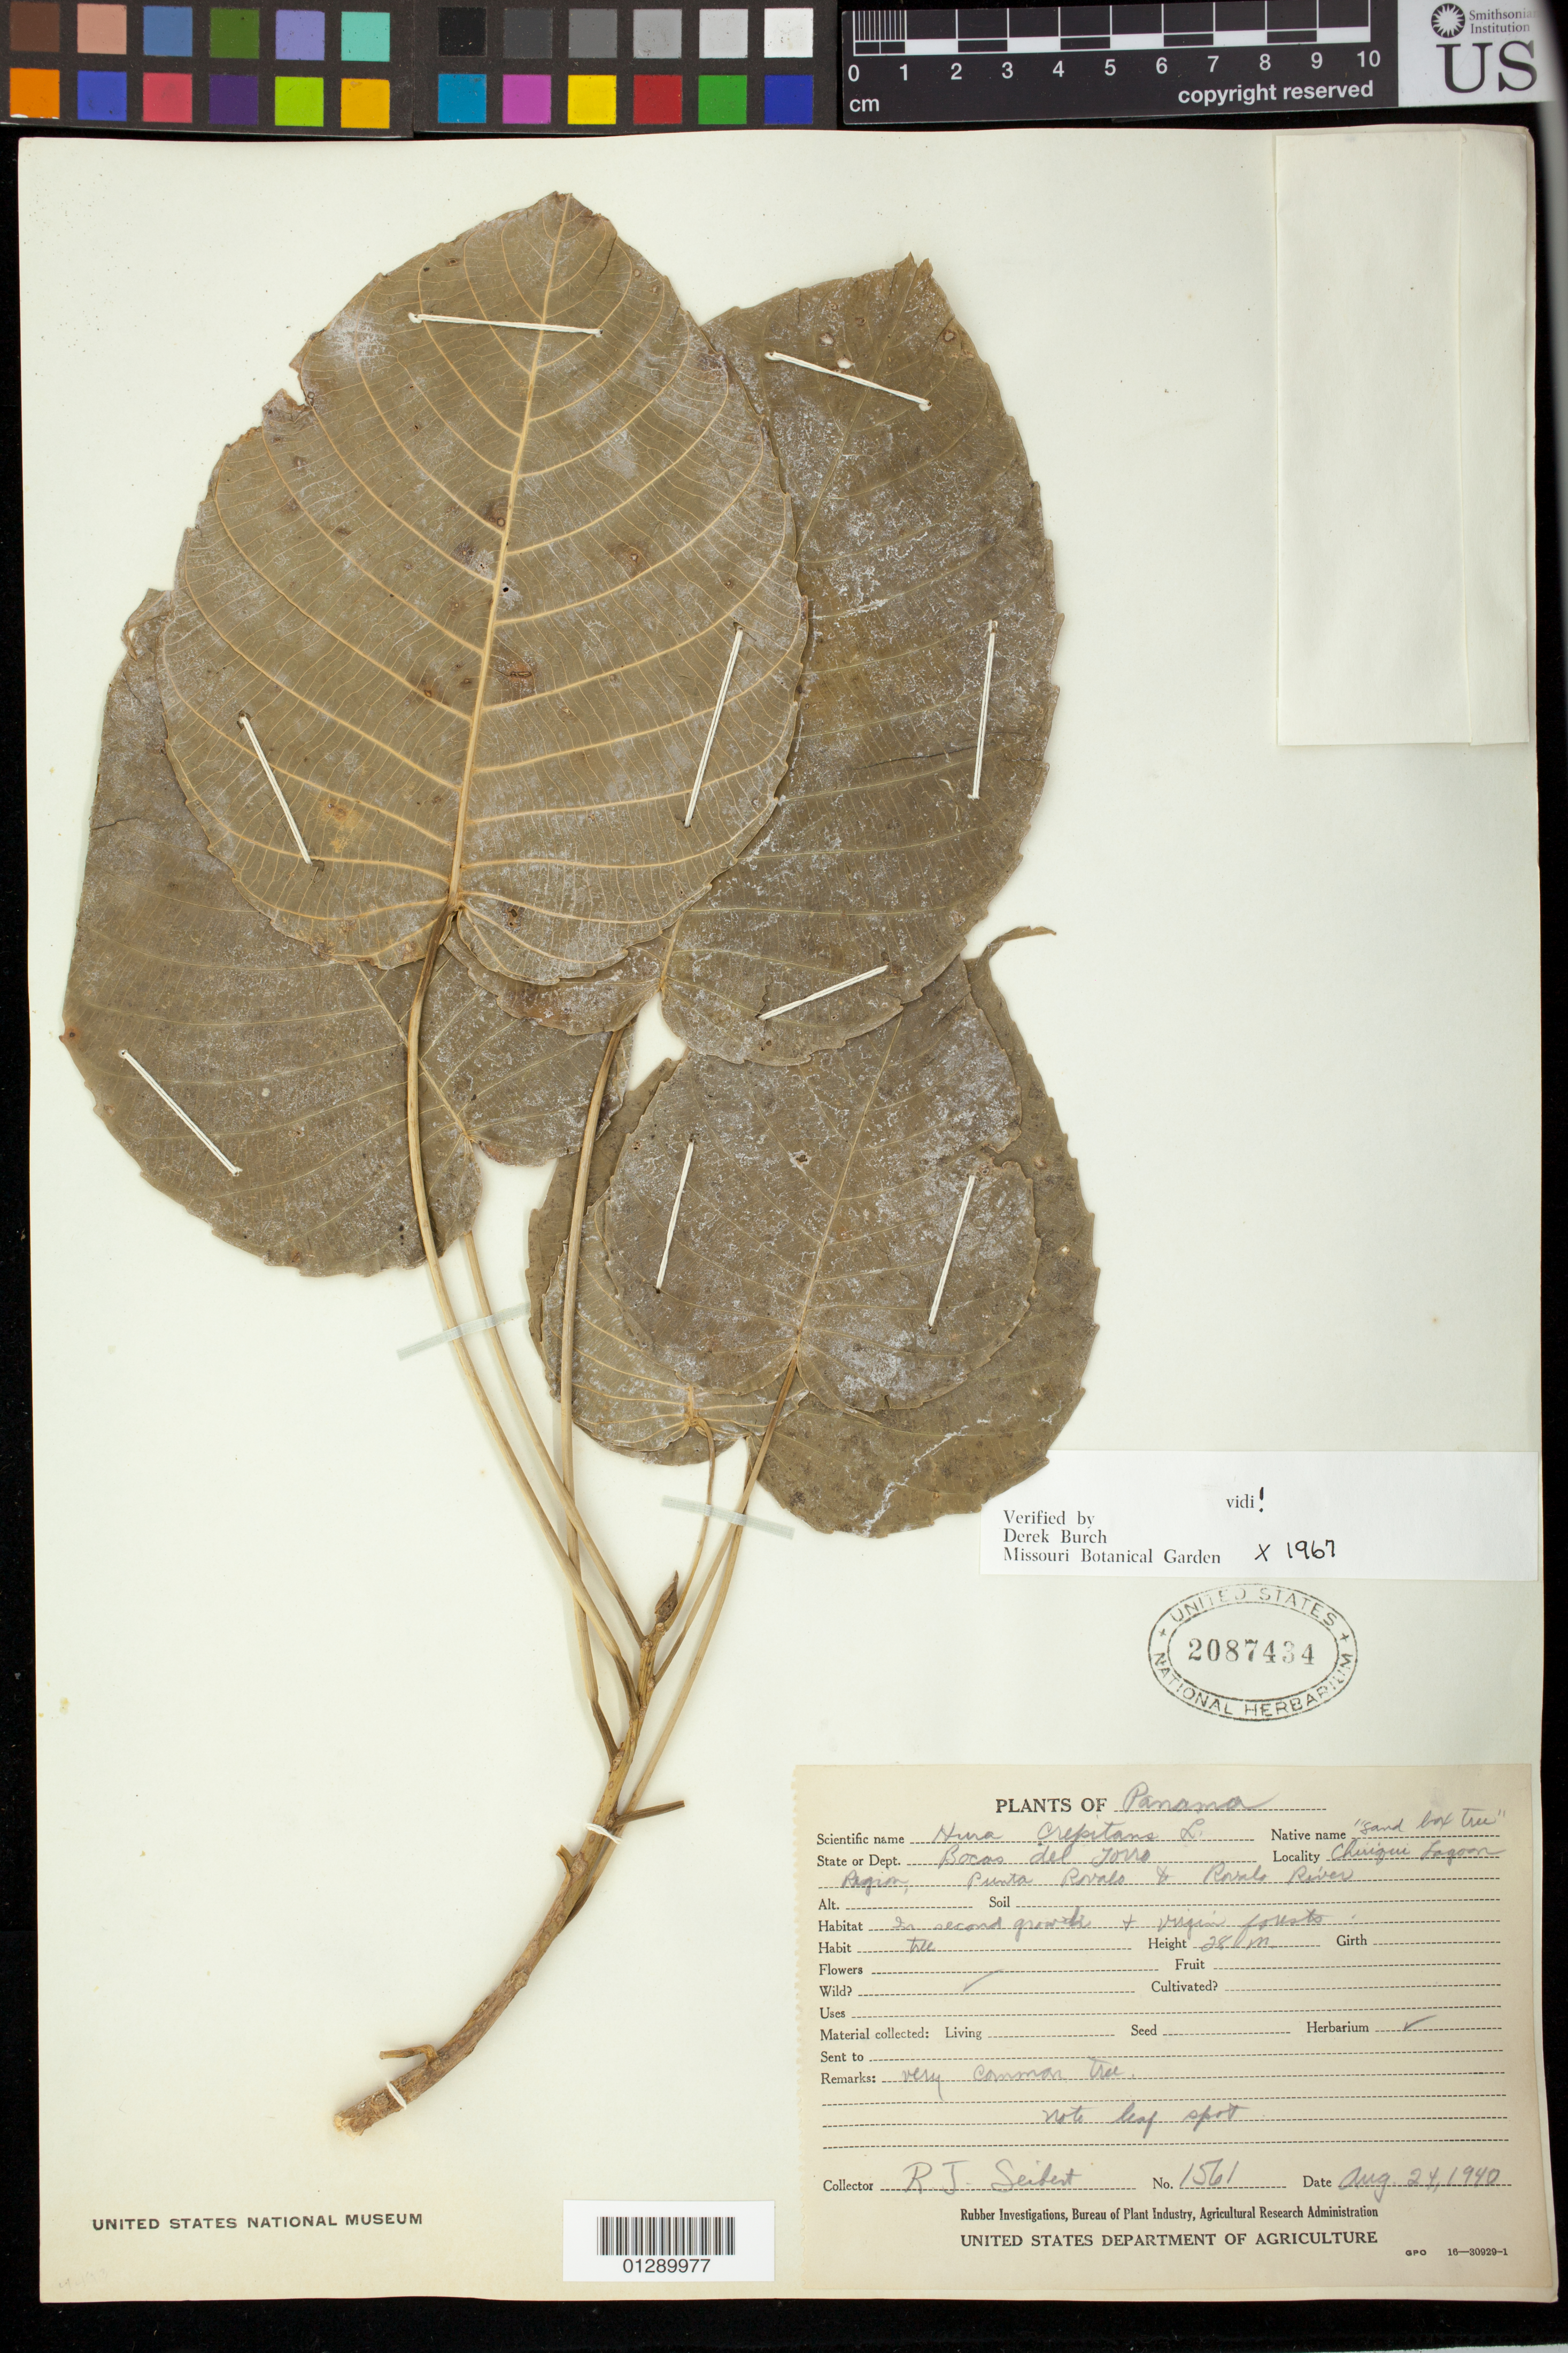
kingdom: Plantae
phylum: Tracheophyta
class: Magnoliopsida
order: Malpighiales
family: Euphorbiaceae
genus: Hura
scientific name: Hura crepitans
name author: L.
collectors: R. J. Seibert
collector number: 1561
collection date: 1940-08-24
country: Panama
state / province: Bocas del Toro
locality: Chiriqui Lagoon Region, Punta Rovalo to Roval River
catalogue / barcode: US 2087434